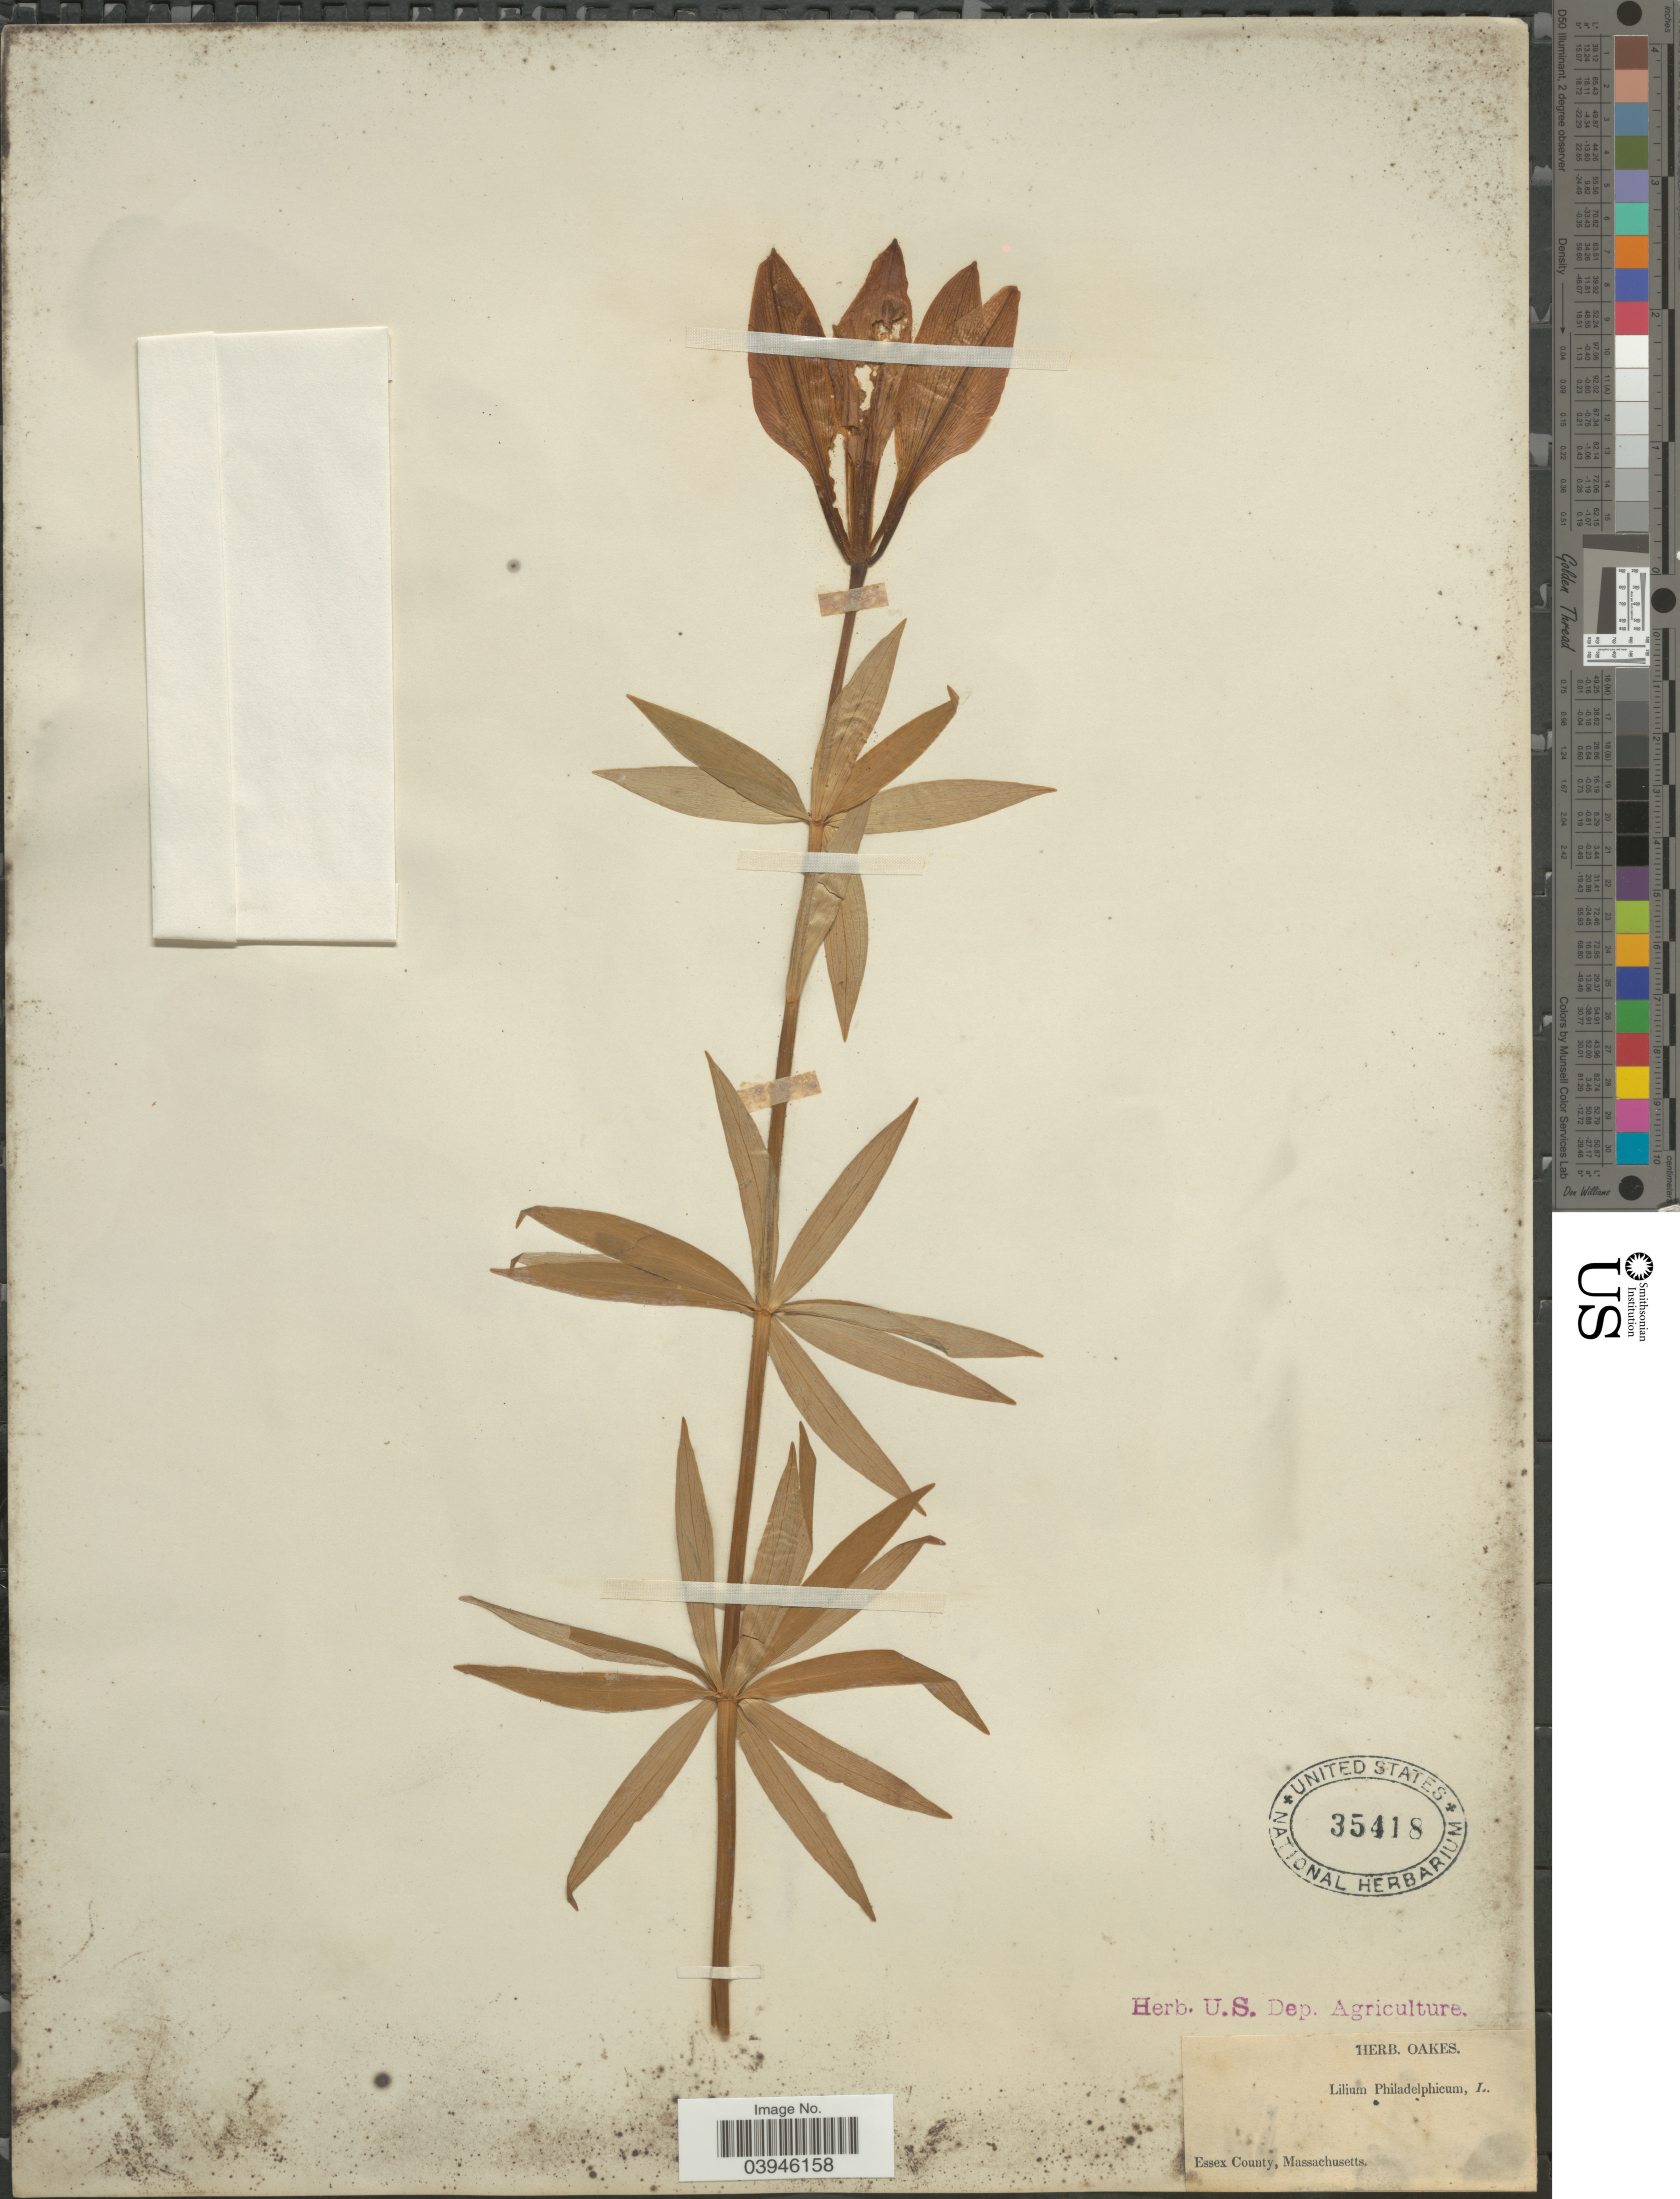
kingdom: Plantae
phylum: Tracheophyta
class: Liliopsida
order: Liliales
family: Liliaceae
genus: Lilium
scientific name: Lilium philadelphicum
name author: L.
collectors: ex herb. Oakes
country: United States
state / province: Massachusetts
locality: Essex County.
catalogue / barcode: US 35418